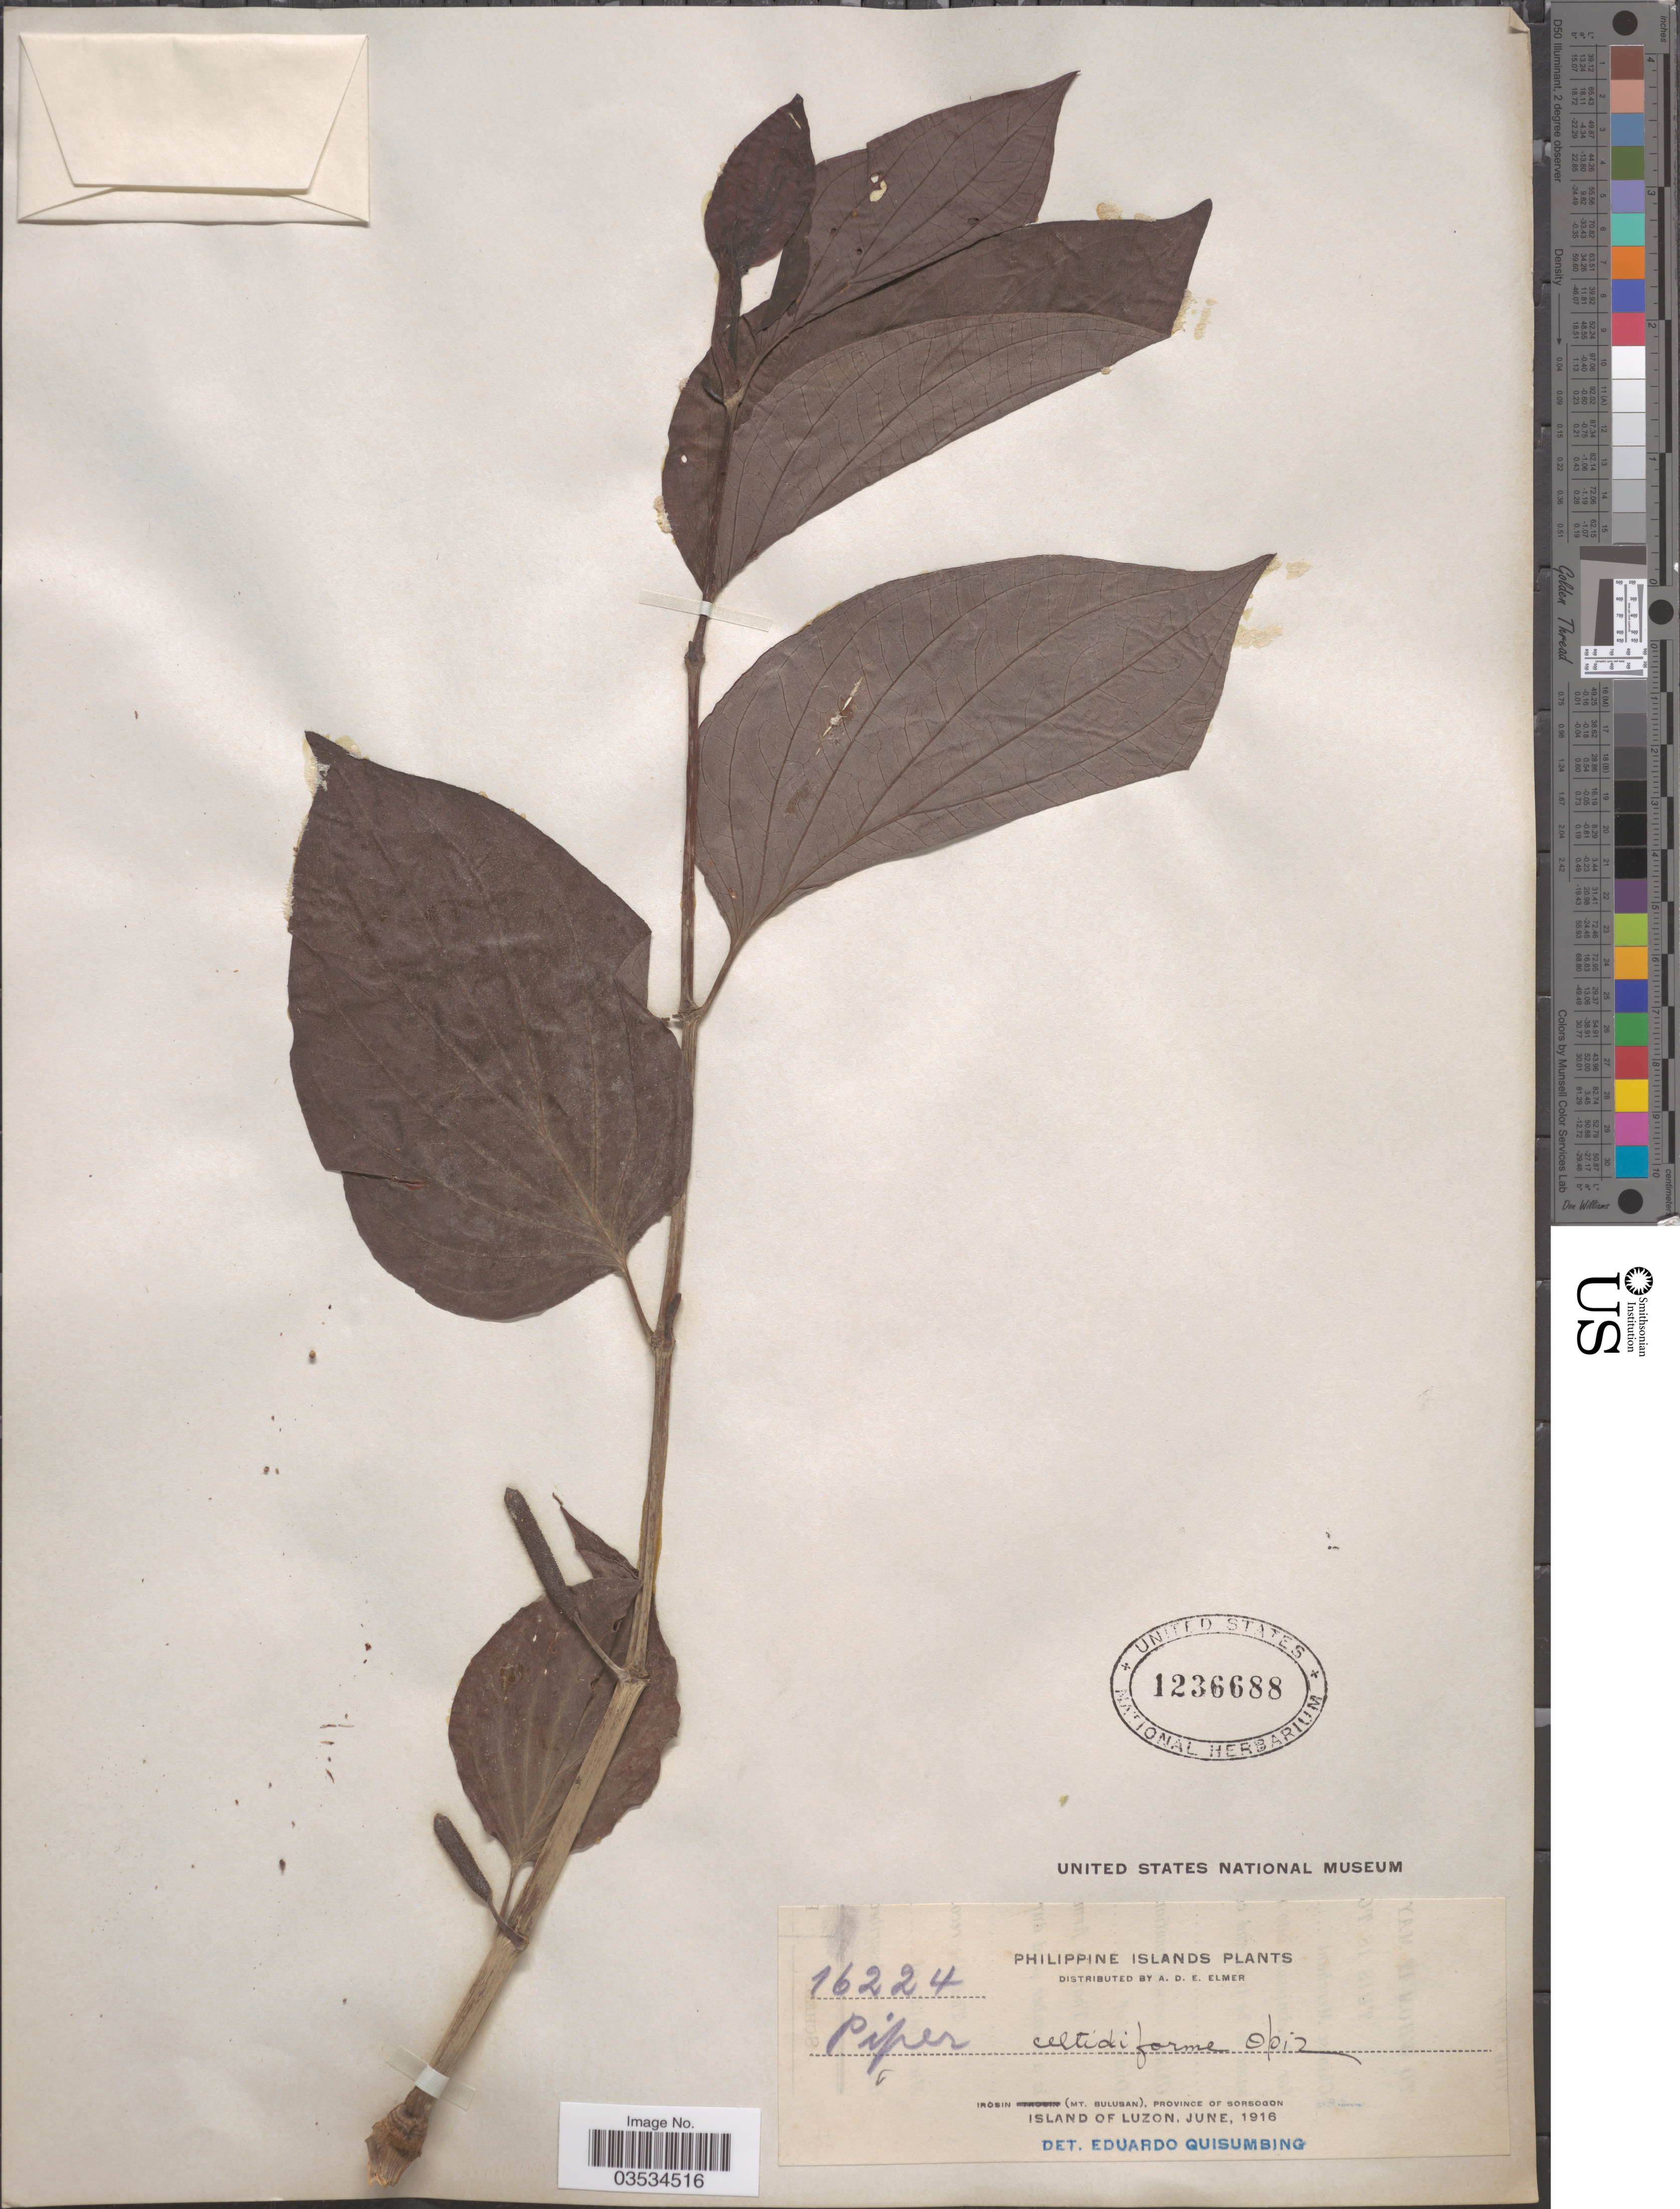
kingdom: Plantae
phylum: Tracheophyta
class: Magnoliopsida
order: Piperales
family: Piperaceae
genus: Piper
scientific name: Piper celtidiforme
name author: Opiz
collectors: A. D. E. Elmer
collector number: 16224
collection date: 1916-06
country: Philippines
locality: Philippine Islands. Irosin (Mt. Bulusan), Province of Sorsogon. Island of Luzon.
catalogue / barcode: US 1236688